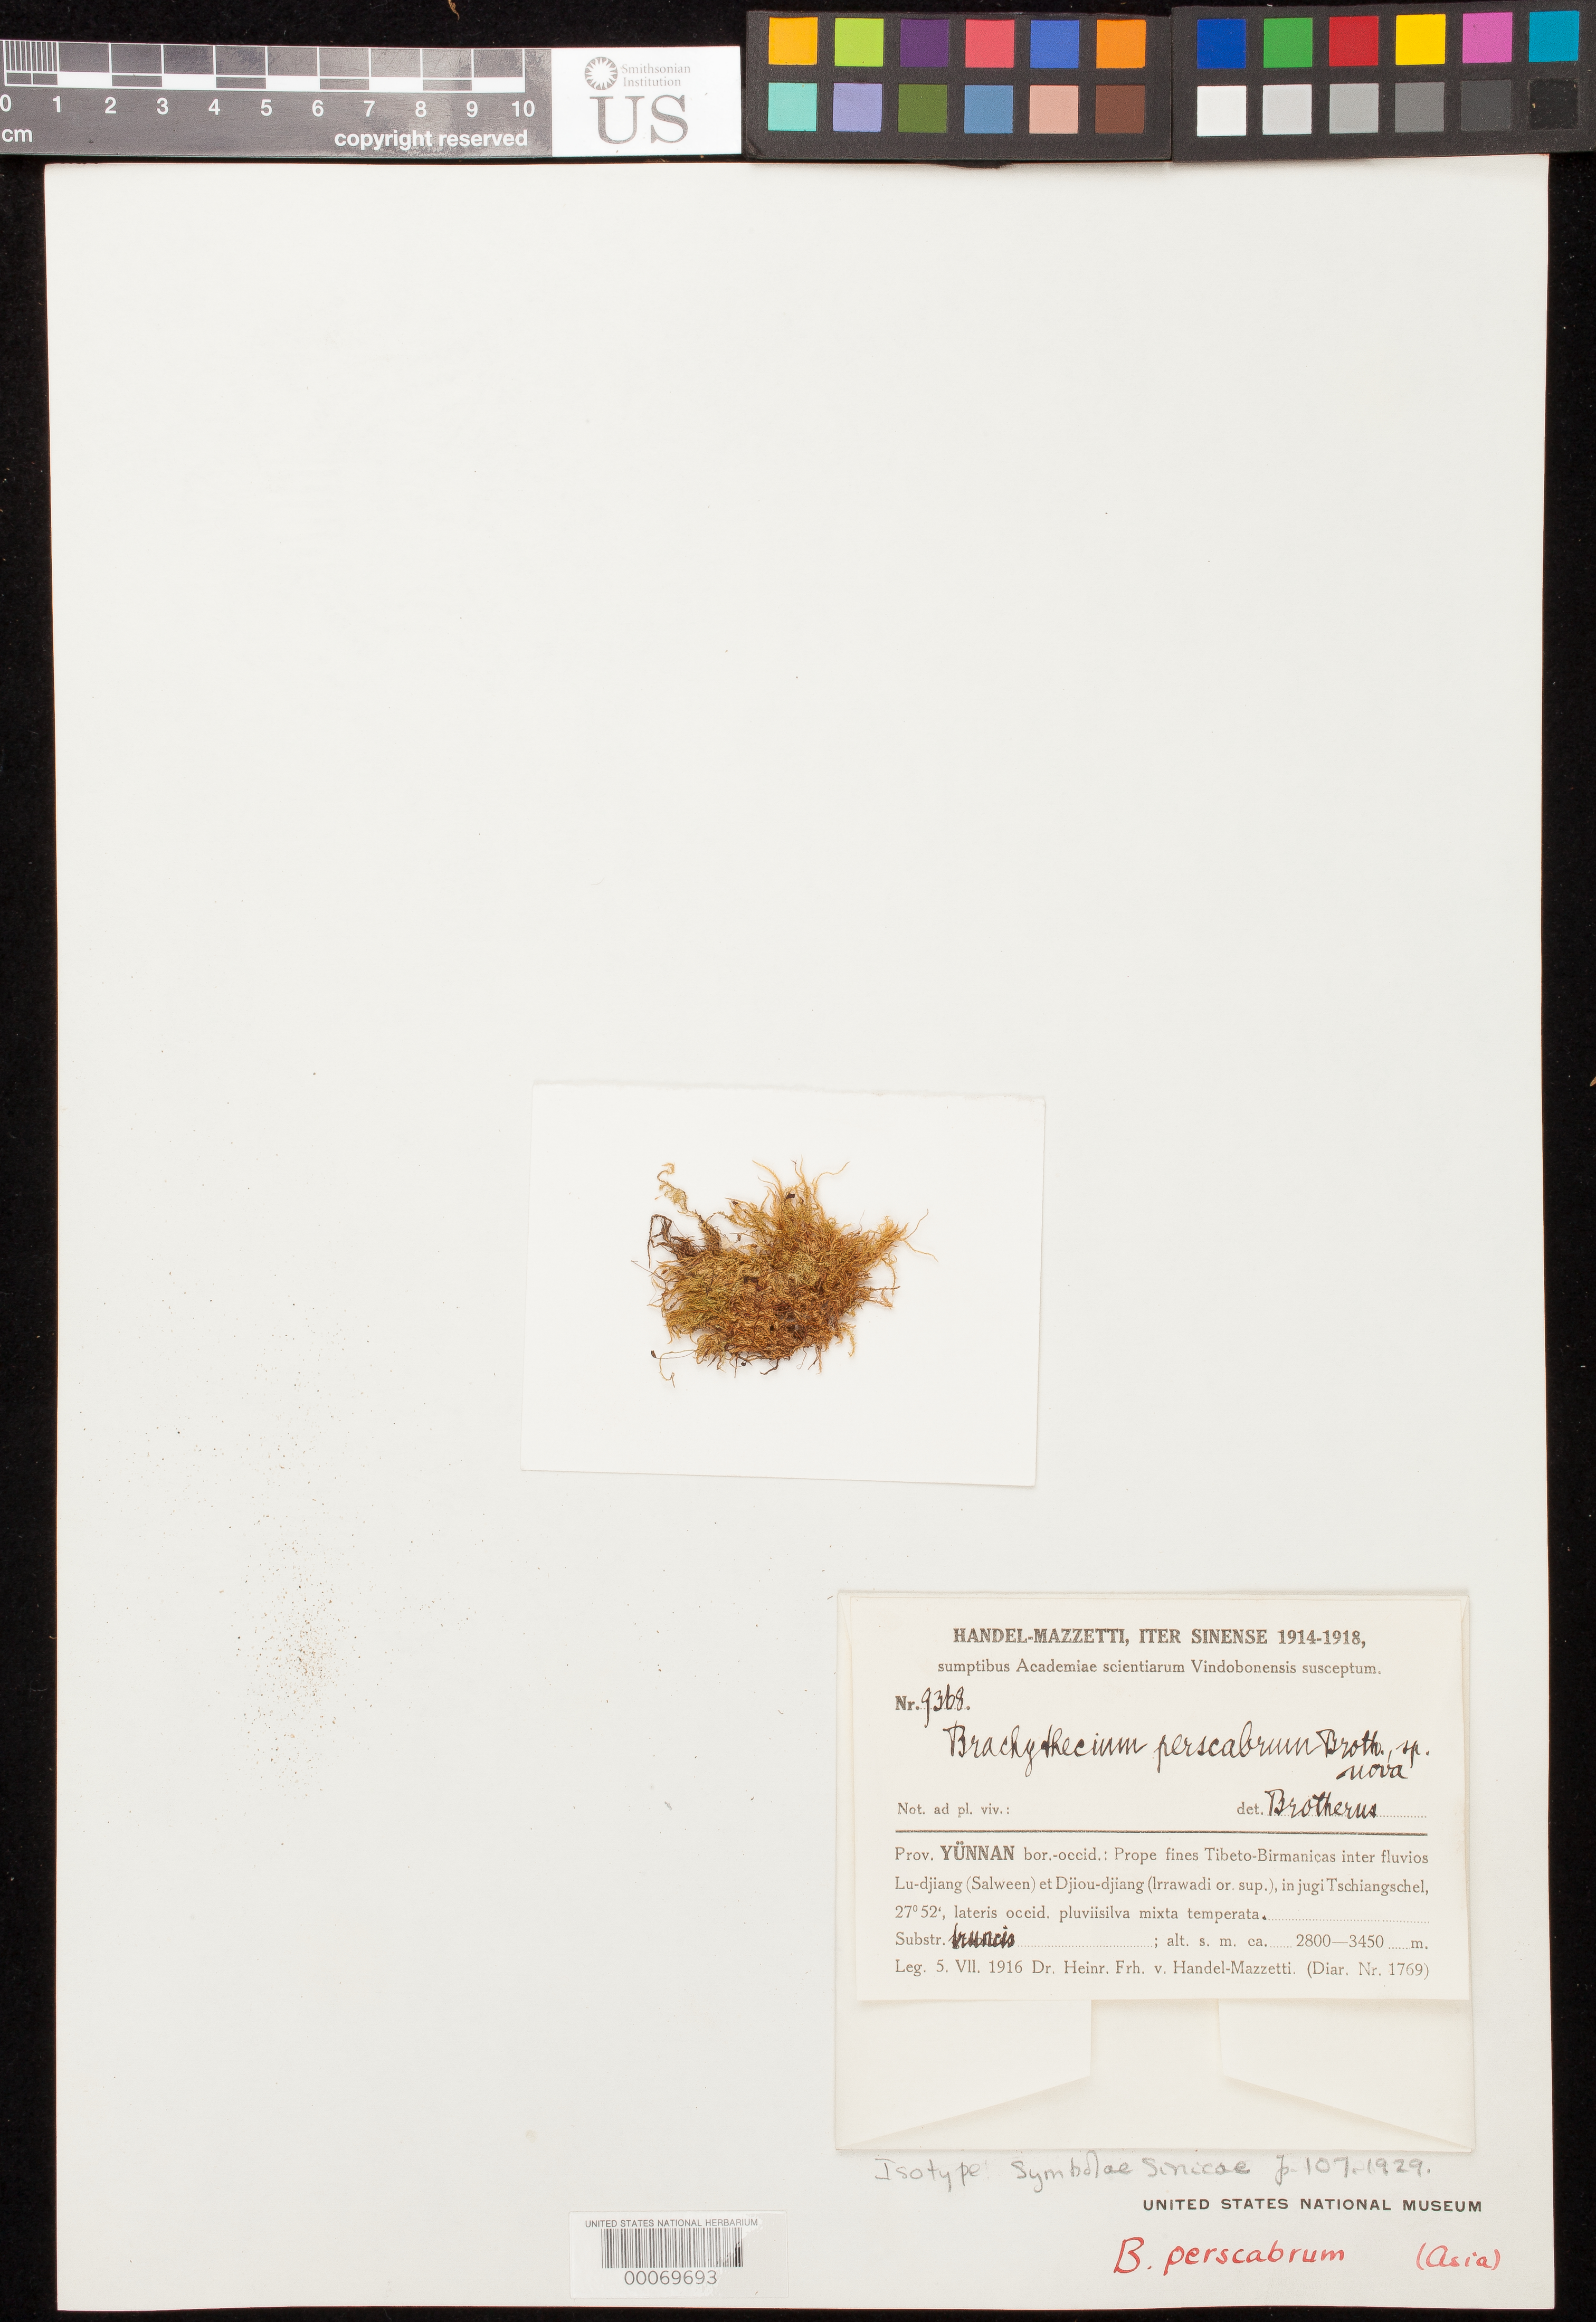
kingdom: Plantae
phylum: Bryophyta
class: Bryopsida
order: Hypnales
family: Brachytheciaceae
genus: Brachythecium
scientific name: Brachythecium perscabrum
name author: Broth. in Hand.-Mazz.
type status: Isotype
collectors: H. Handel-Mazzetti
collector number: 9368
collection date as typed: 05 Jul 1916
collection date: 1916-07-05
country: China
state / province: Yunnan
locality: Tibeto-Birmanicas, Lu-djiang & Djiou-djiang, in jugi Tschiangschel. [Tibet-Burma area, Lu-djiang & Djiou-djiang, on the mountain ridge of Tschiangschel?]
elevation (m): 2800